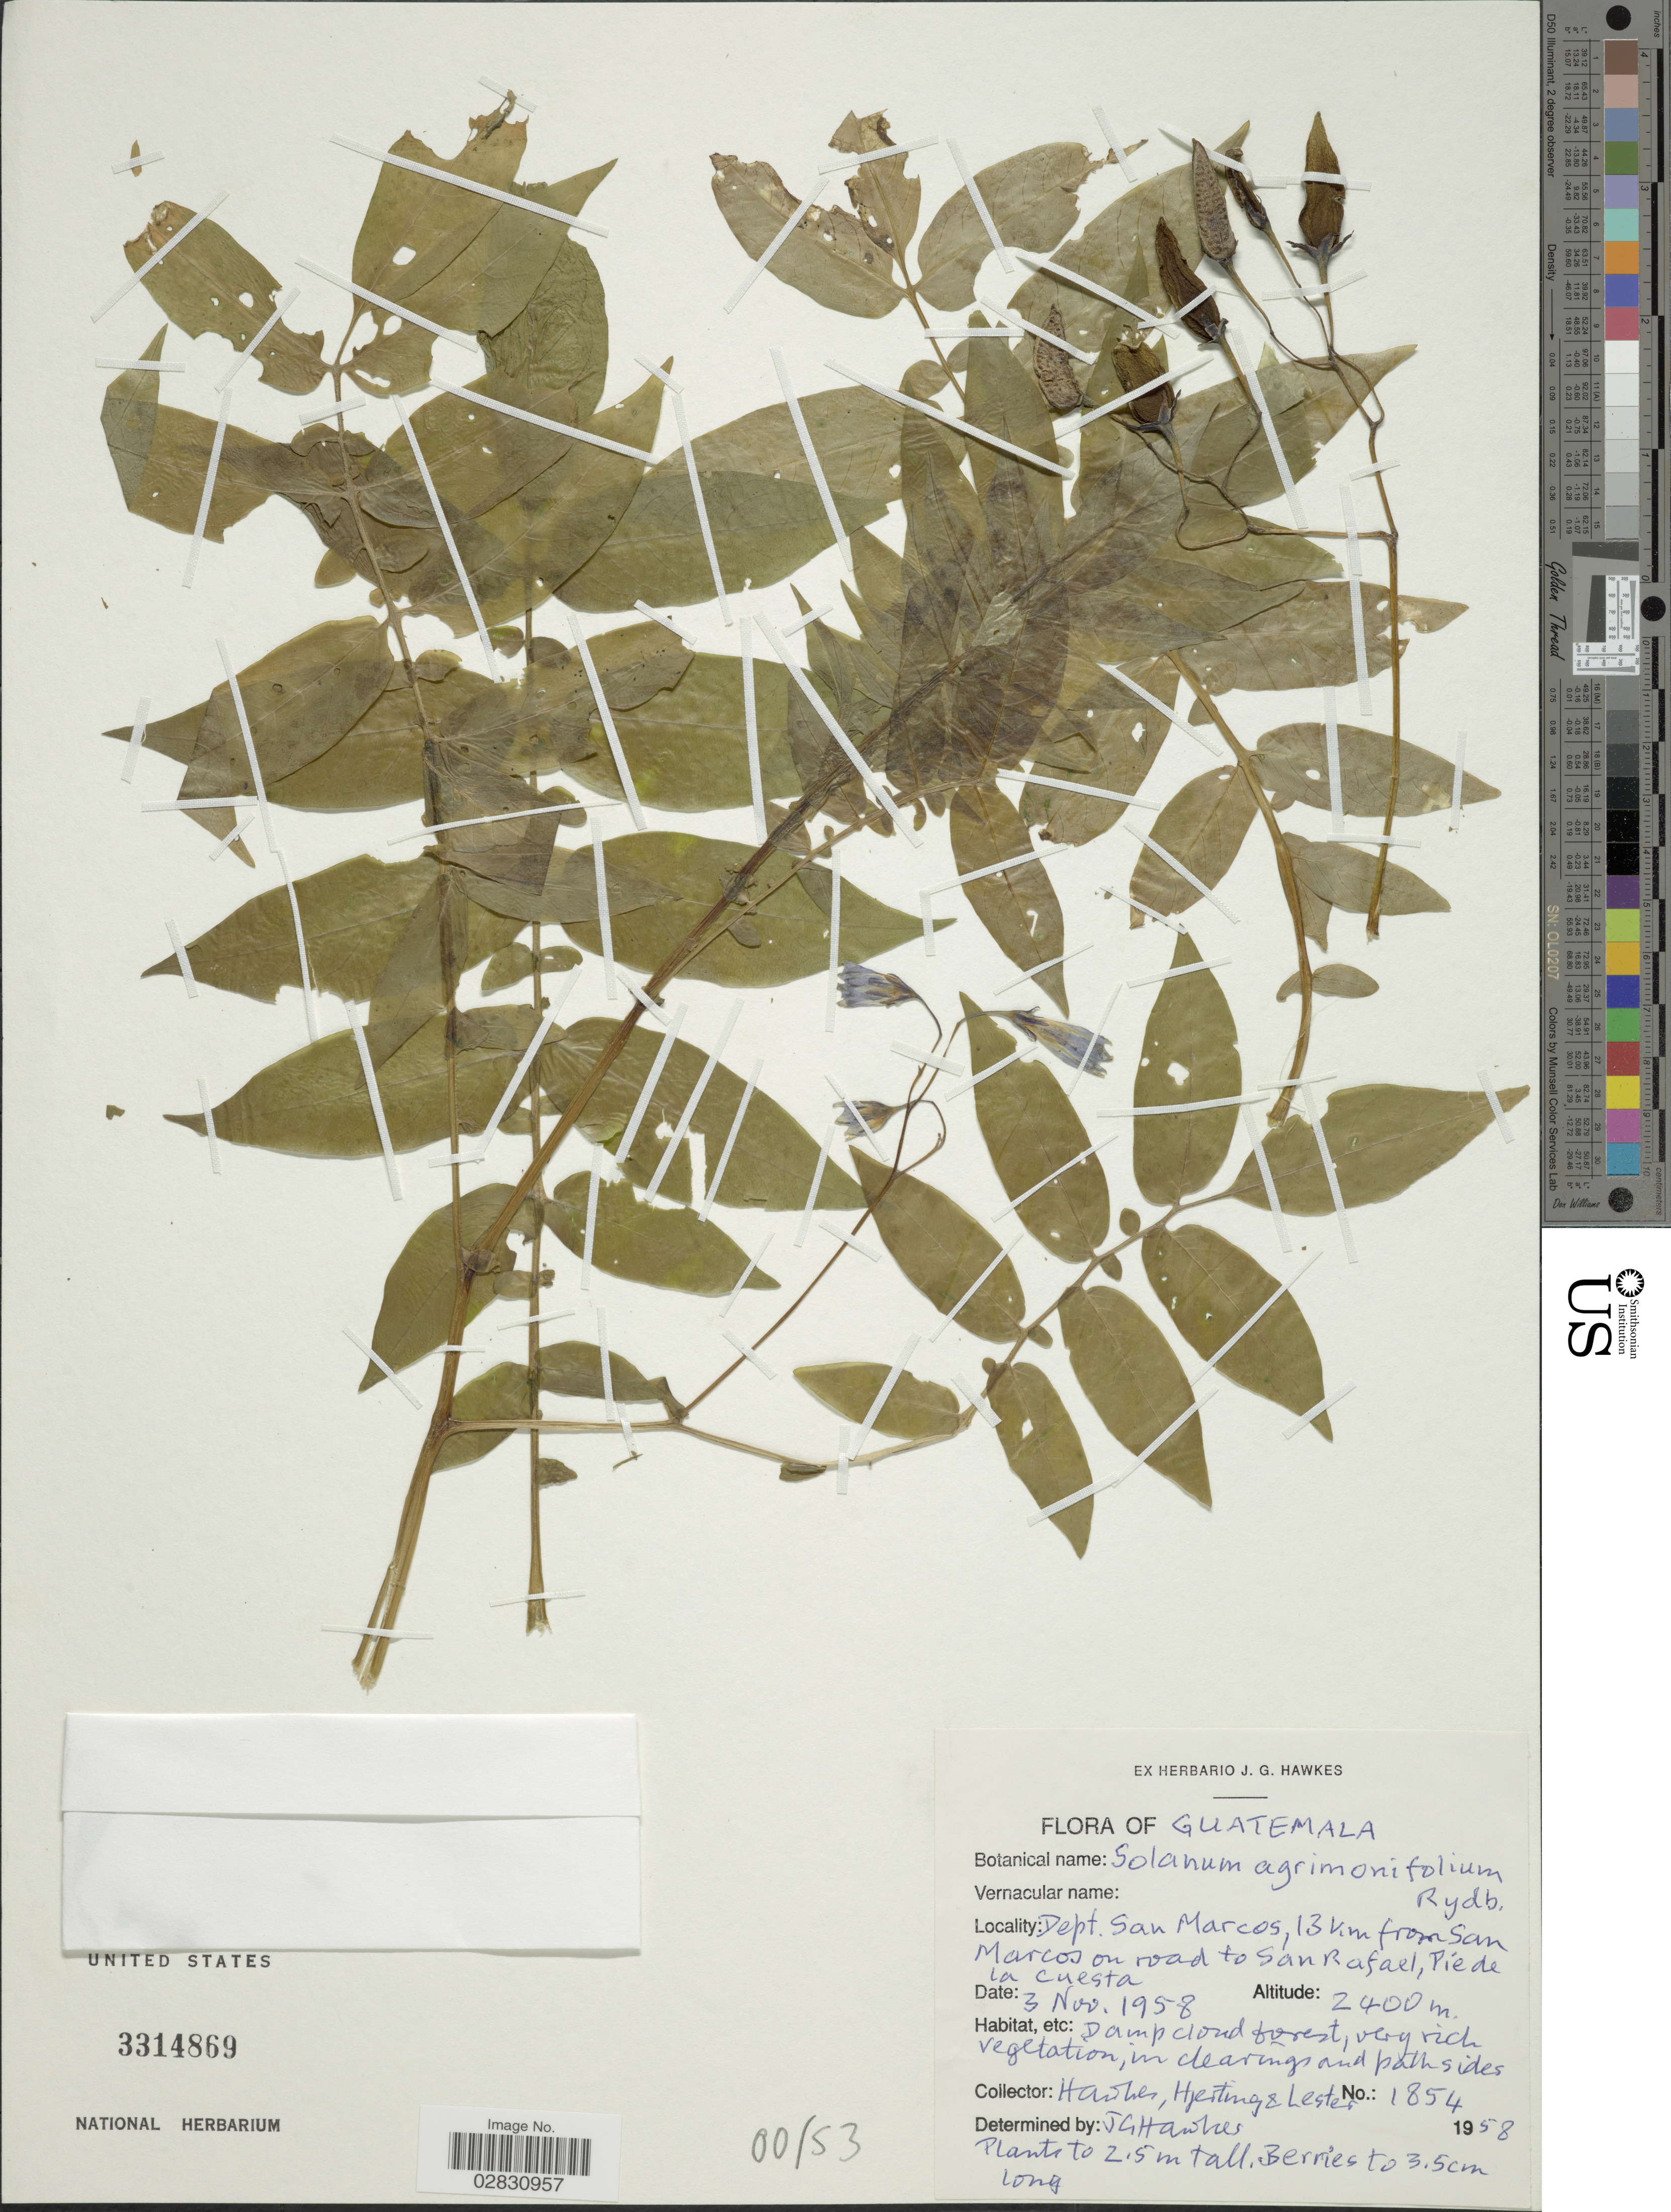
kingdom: Plantae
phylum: Tracheophyta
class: Magnoliopsida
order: Solanales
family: Solanaceae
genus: Solanum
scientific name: Solanum agrimonifolium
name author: Rydb.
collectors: J. Hawkes, -- Hjerting & -- Lester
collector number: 1854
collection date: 1958-11-03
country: Guatemala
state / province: San Marcos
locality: Dept. San Marcos, 13 km from San Marcos on road to San Rafael, Píede la cuesta.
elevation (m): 2400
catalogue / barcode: US 3314869